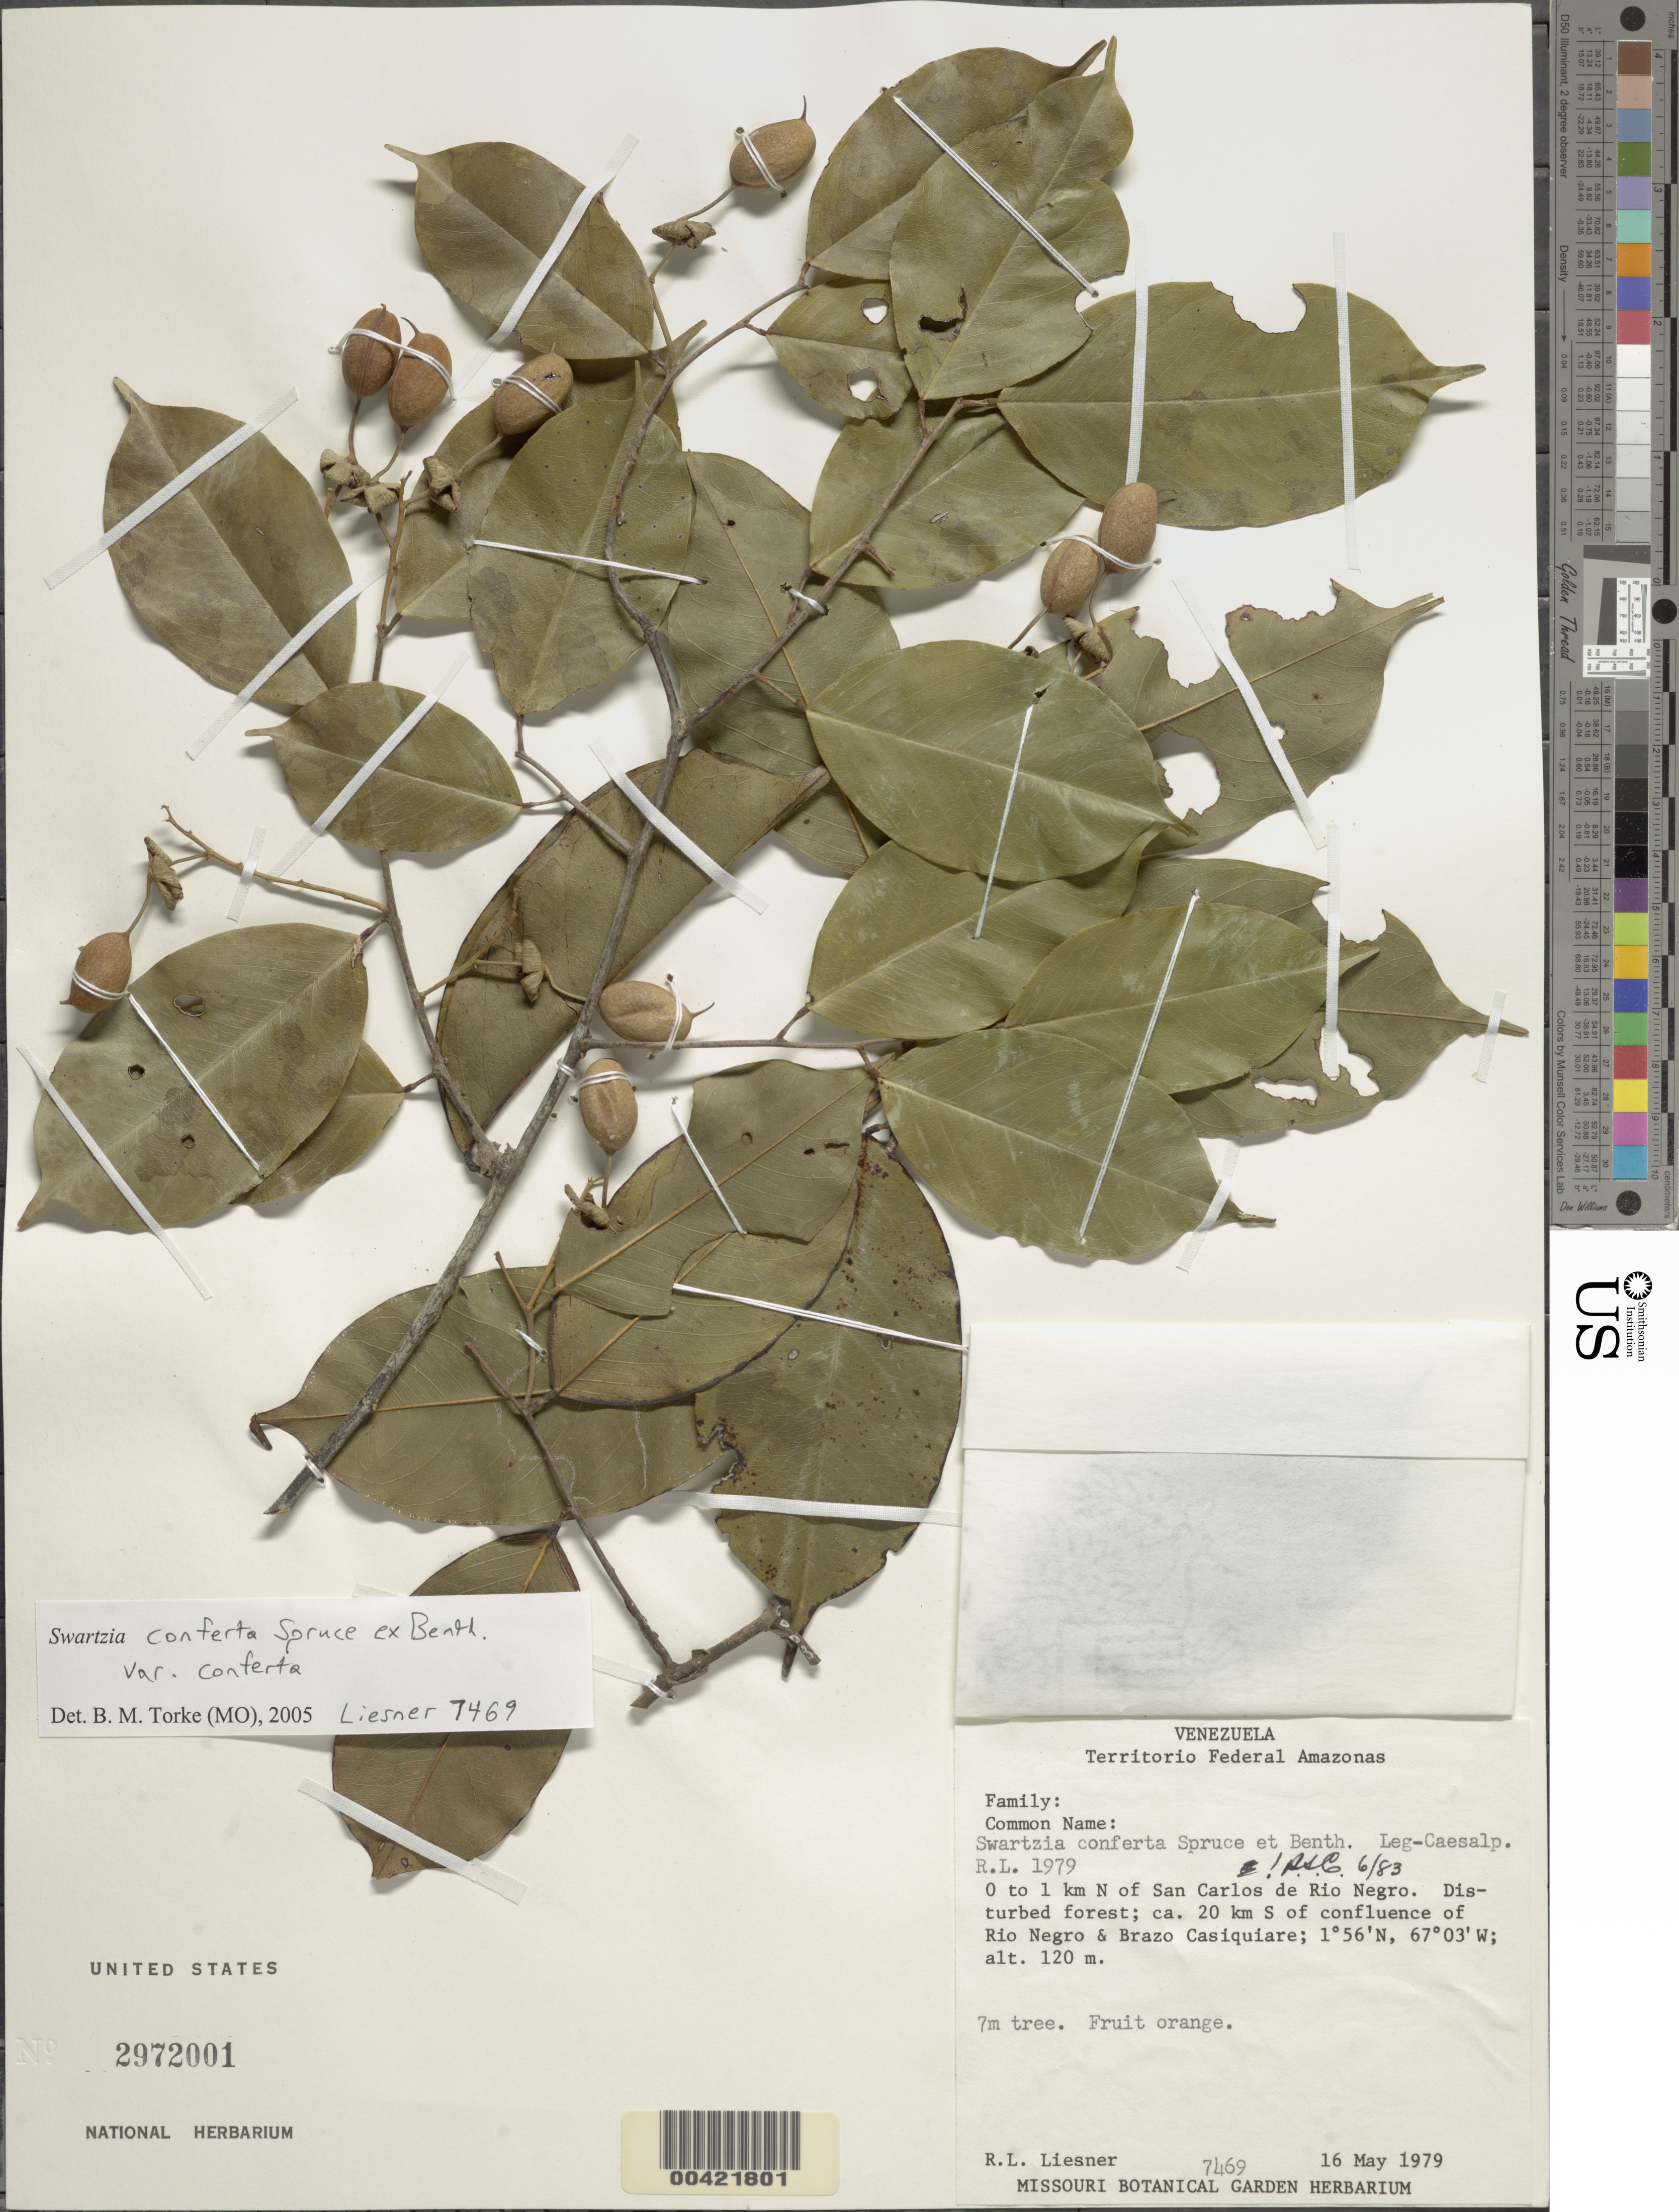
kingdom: Plantae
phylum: Tracheophyta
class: Magnoliopsida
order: Fabales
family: Fabaceae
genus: Swartzia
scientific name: Swartzia conferta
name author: Spruce ex Benth. in Mart.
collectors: R. L. Liesner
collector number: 7469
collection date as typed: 16 May 1979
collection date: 1979-05-16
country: Venezuela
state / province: Amazonas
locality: San Carlos de Rio Negro, 0 to 1 km n of; ca. 20 km S of confluence of Rio Negro & Brazo Casiquiare.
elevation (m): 120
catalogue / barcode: US 2972001